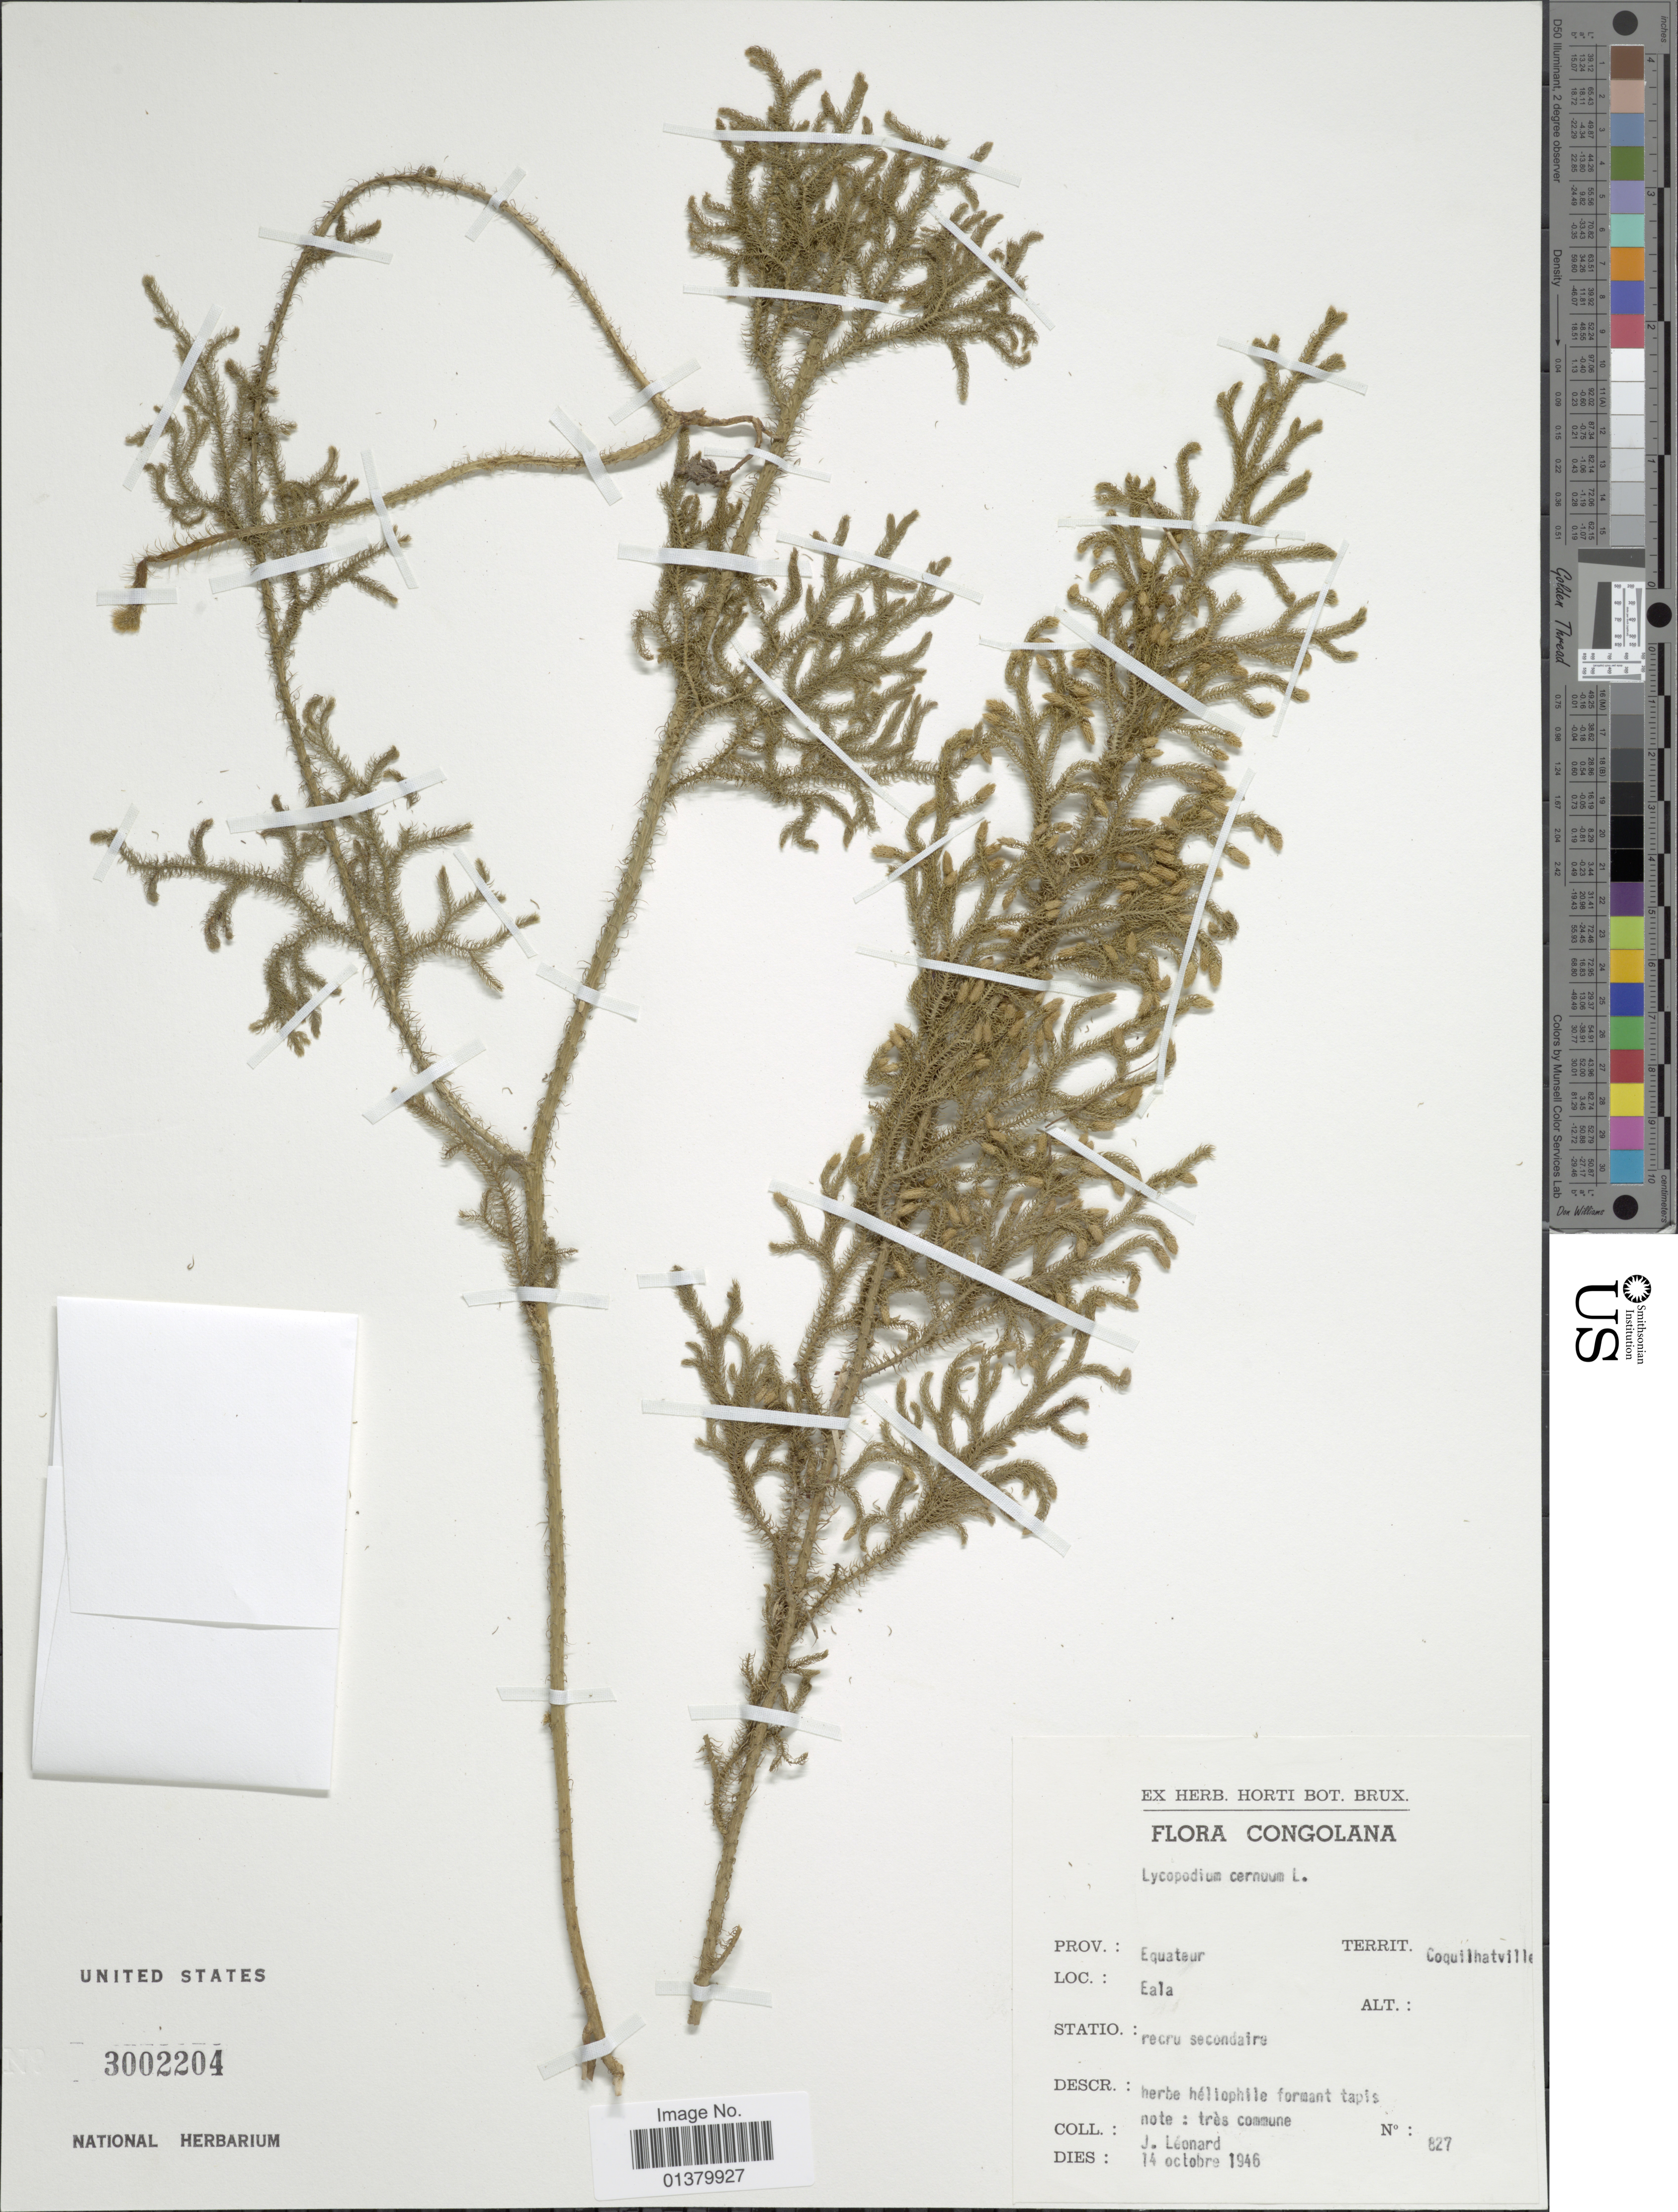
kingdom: Plantae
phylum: Tracheophyta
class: Lycopodiopsida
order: Lycopodiales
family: Lycopodiaceae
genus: Palhinhaea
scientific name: Palhinhaea cernua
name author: (L.) Vasc. & Franco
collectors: J. Leonard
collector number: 827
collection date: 1946-10-14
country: Congo, Democratic Republic of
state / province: Equateur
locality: Coquilhatville, Eala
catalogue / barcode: US 3002204